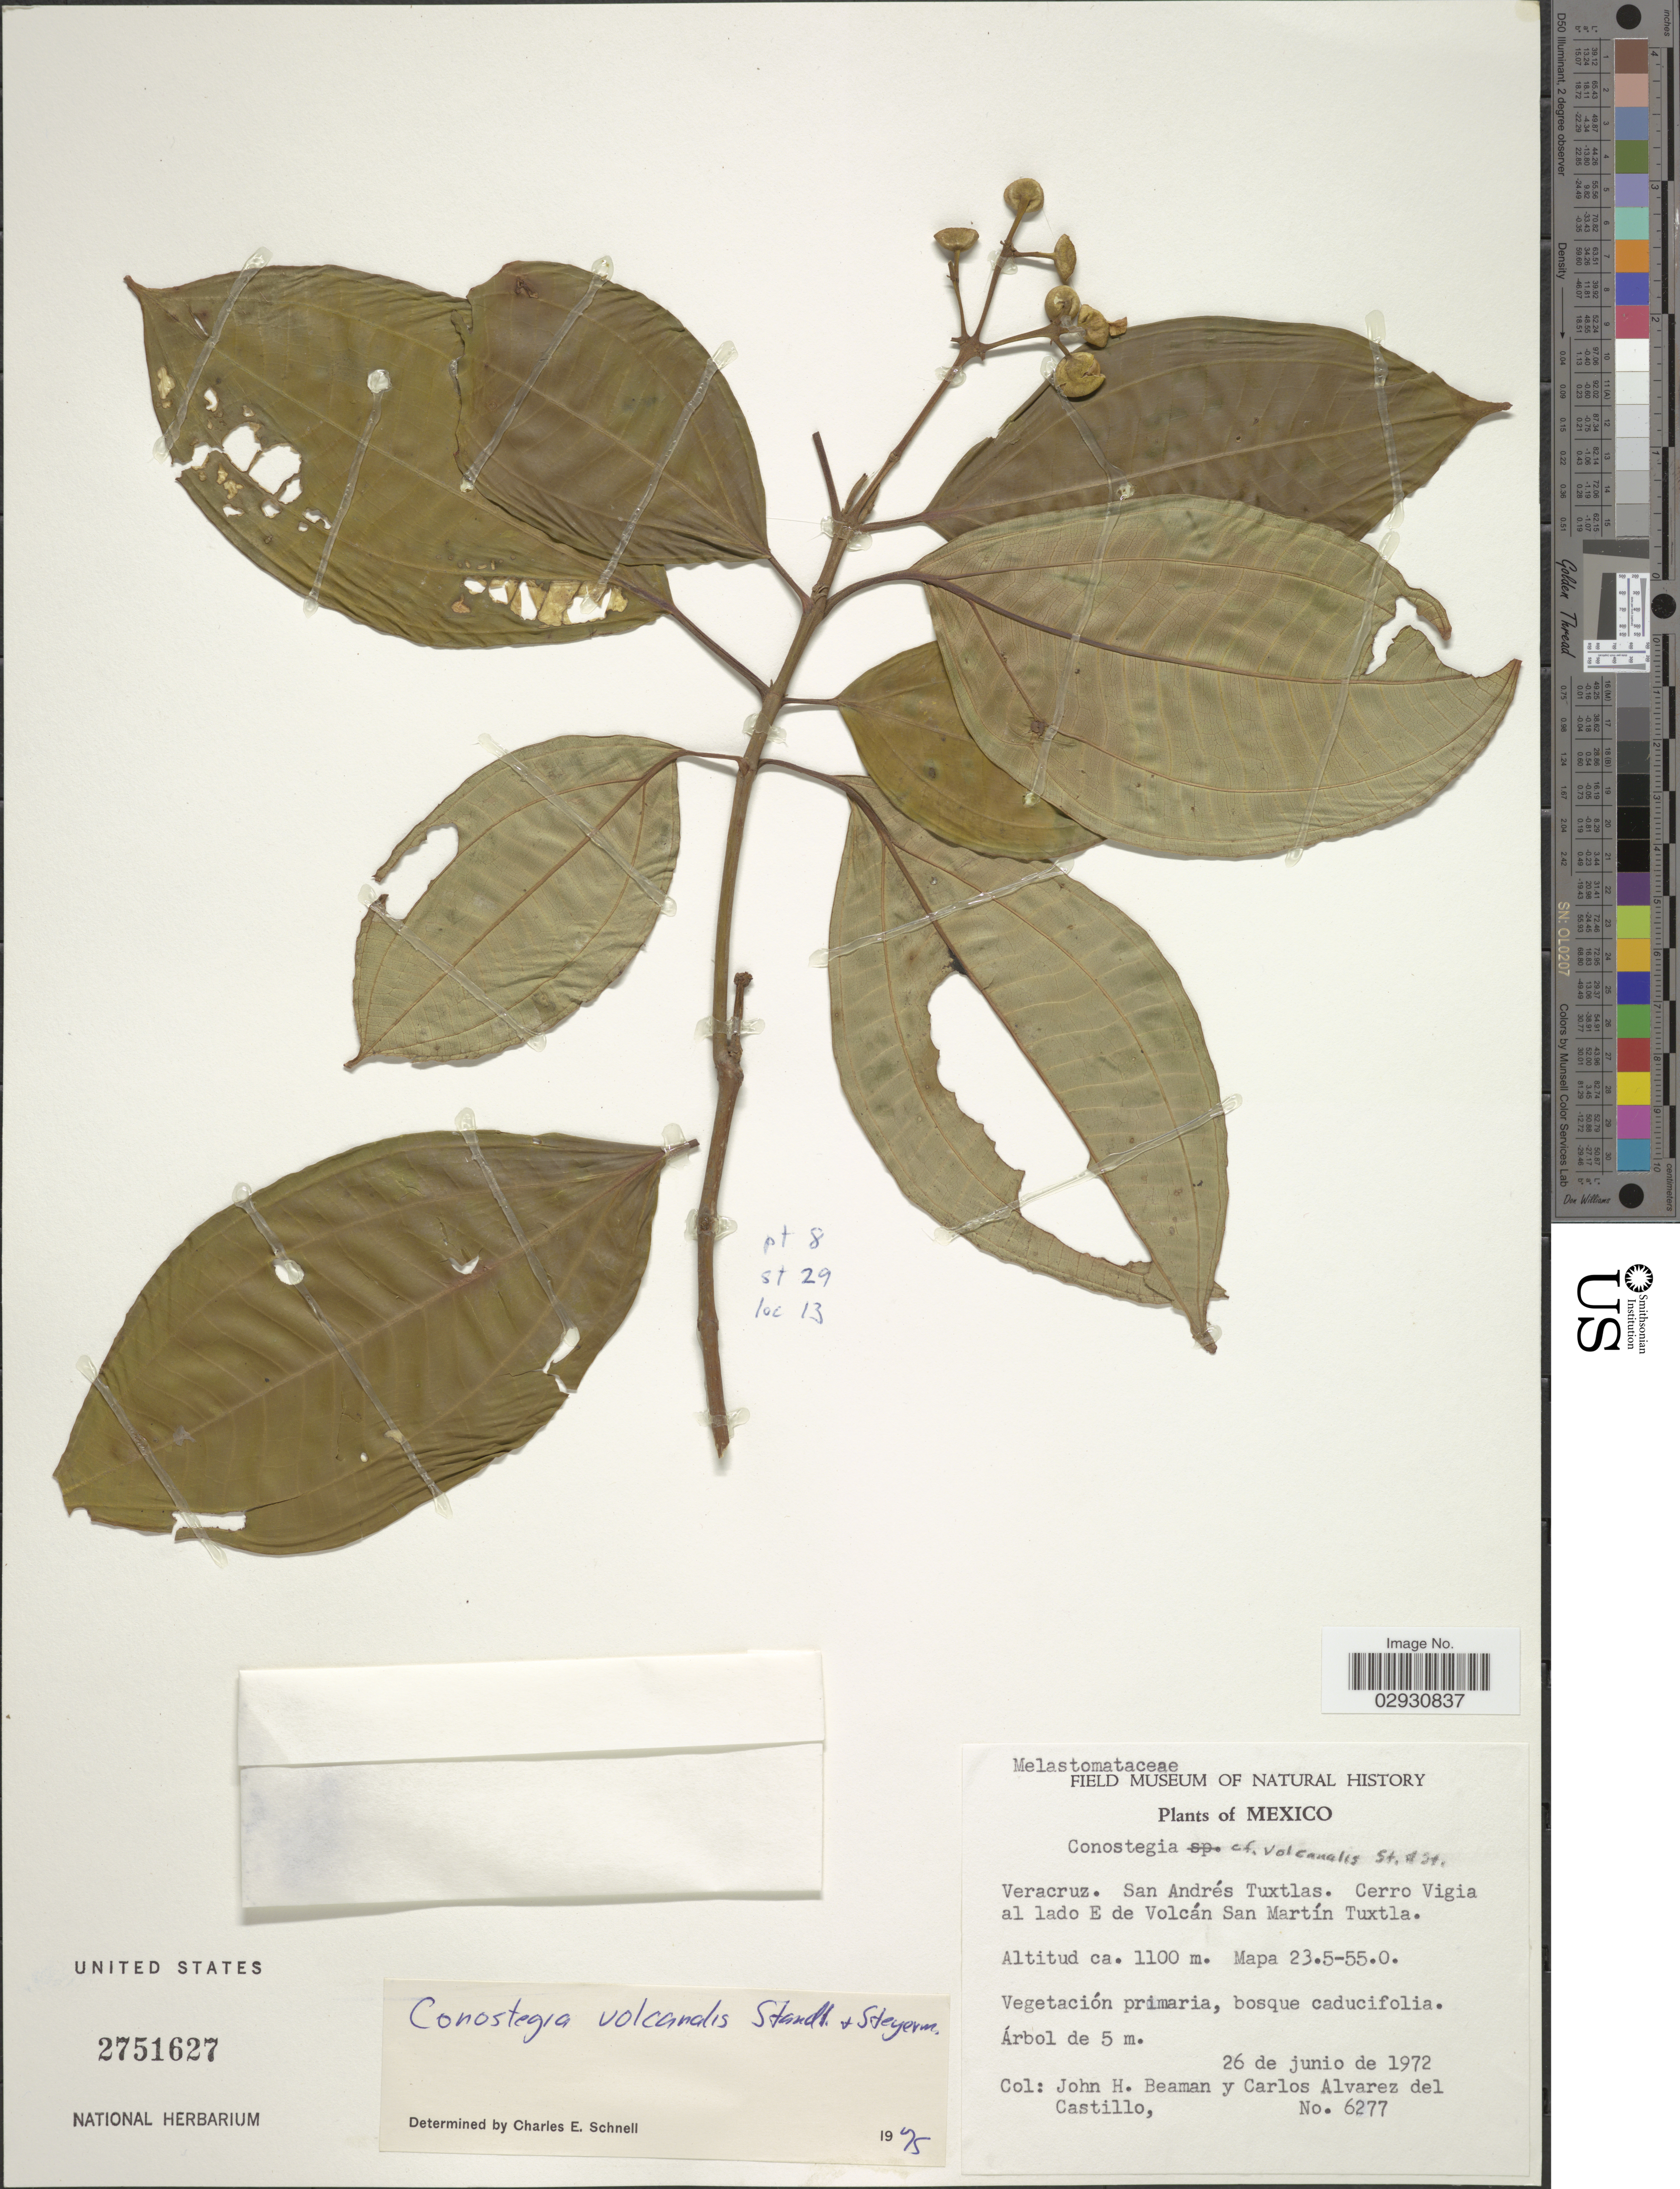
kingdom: Plantae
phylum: Tracheophyta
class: Magnoliopsida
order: Myrtales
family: Melastomataceae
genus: Conostegia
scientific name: Conostegia volcanalis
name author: Standl. & Steyerm.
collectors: J. H. Beaman & C. Alvarez del Castillo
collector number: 6277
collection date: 1972-06-26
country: Mexico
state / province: Veracruz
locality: Veracruz. San Andrés Tuxtlas. Cerro Vigia al lado E de Volcán San Martín Tuxtla. Mapa 23.5-55.0.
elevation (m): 1100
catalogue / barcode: US 2751627